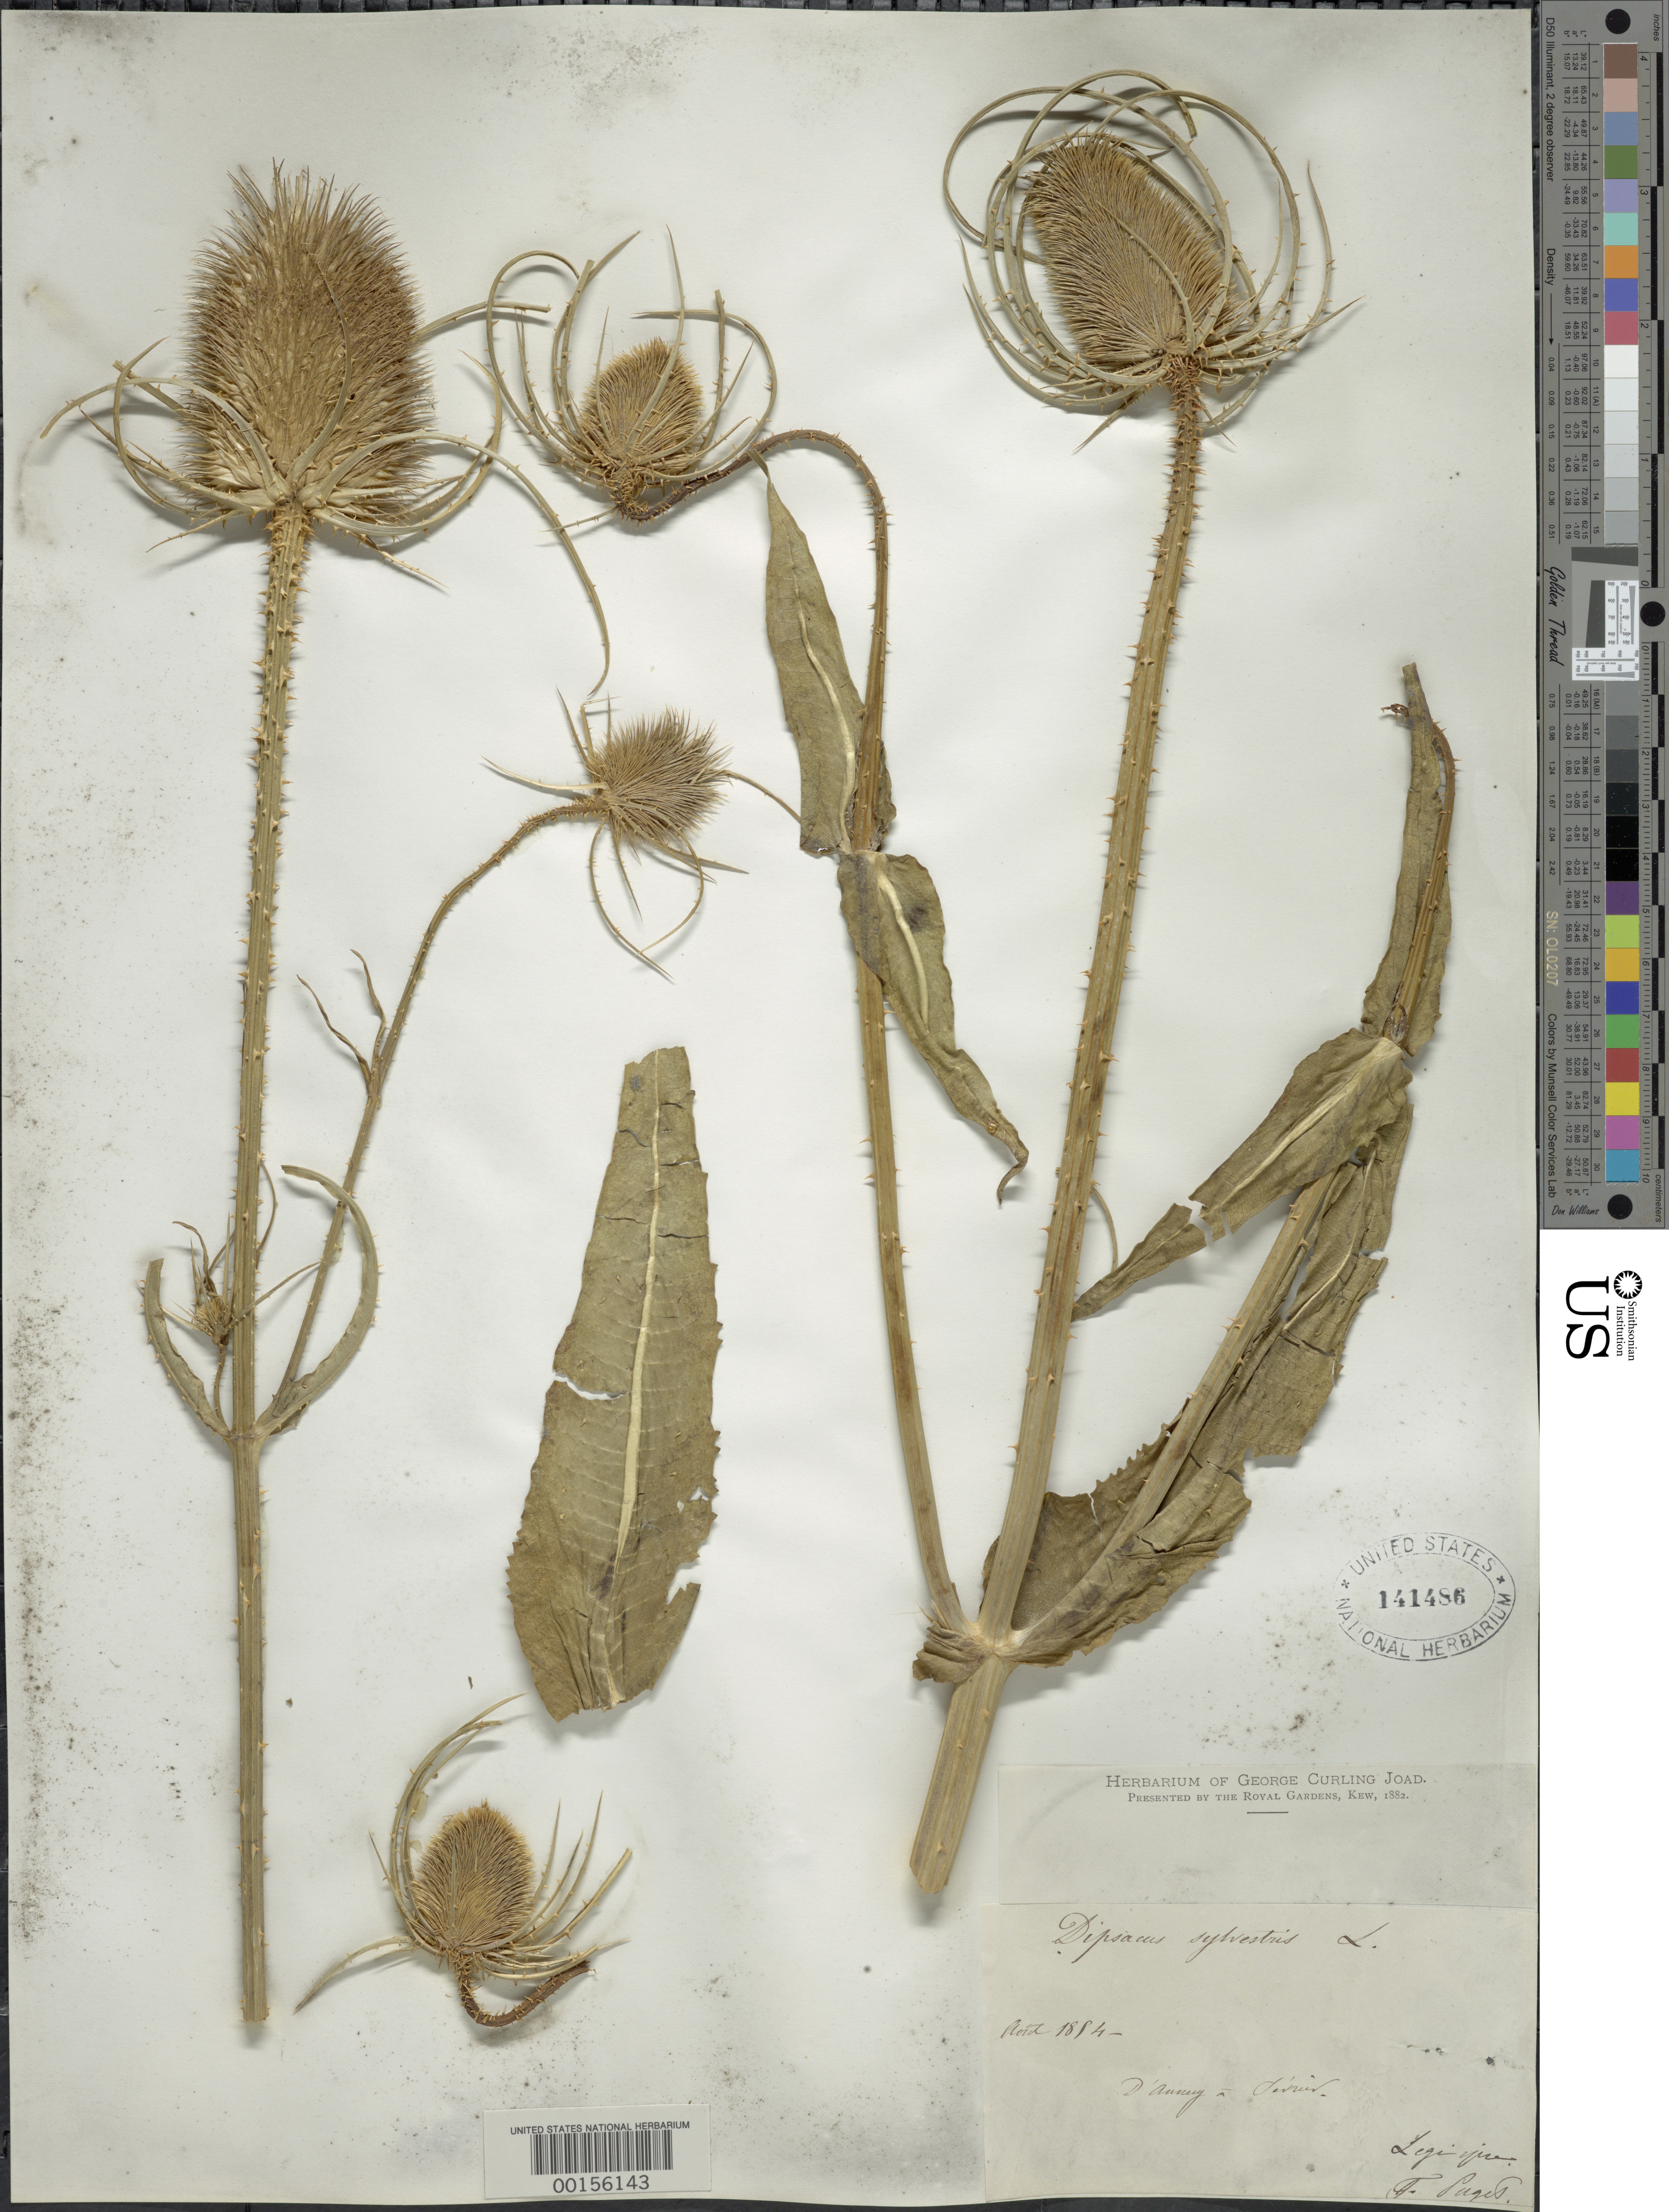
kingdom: Plantae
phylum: Tracheophyta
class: Magnoliopsida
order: Dipsacales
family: Caprifoliaceae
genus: Dipsacus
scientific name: Dipsacus sylvestris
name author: Huds.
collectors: -. Puget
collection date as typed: Aug 1884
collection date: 1884-08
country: France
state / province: Auvergne-Rhône-Alpes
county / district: Haute-Savoie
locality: D'Annecy a Sevrier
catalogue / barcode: US 141486